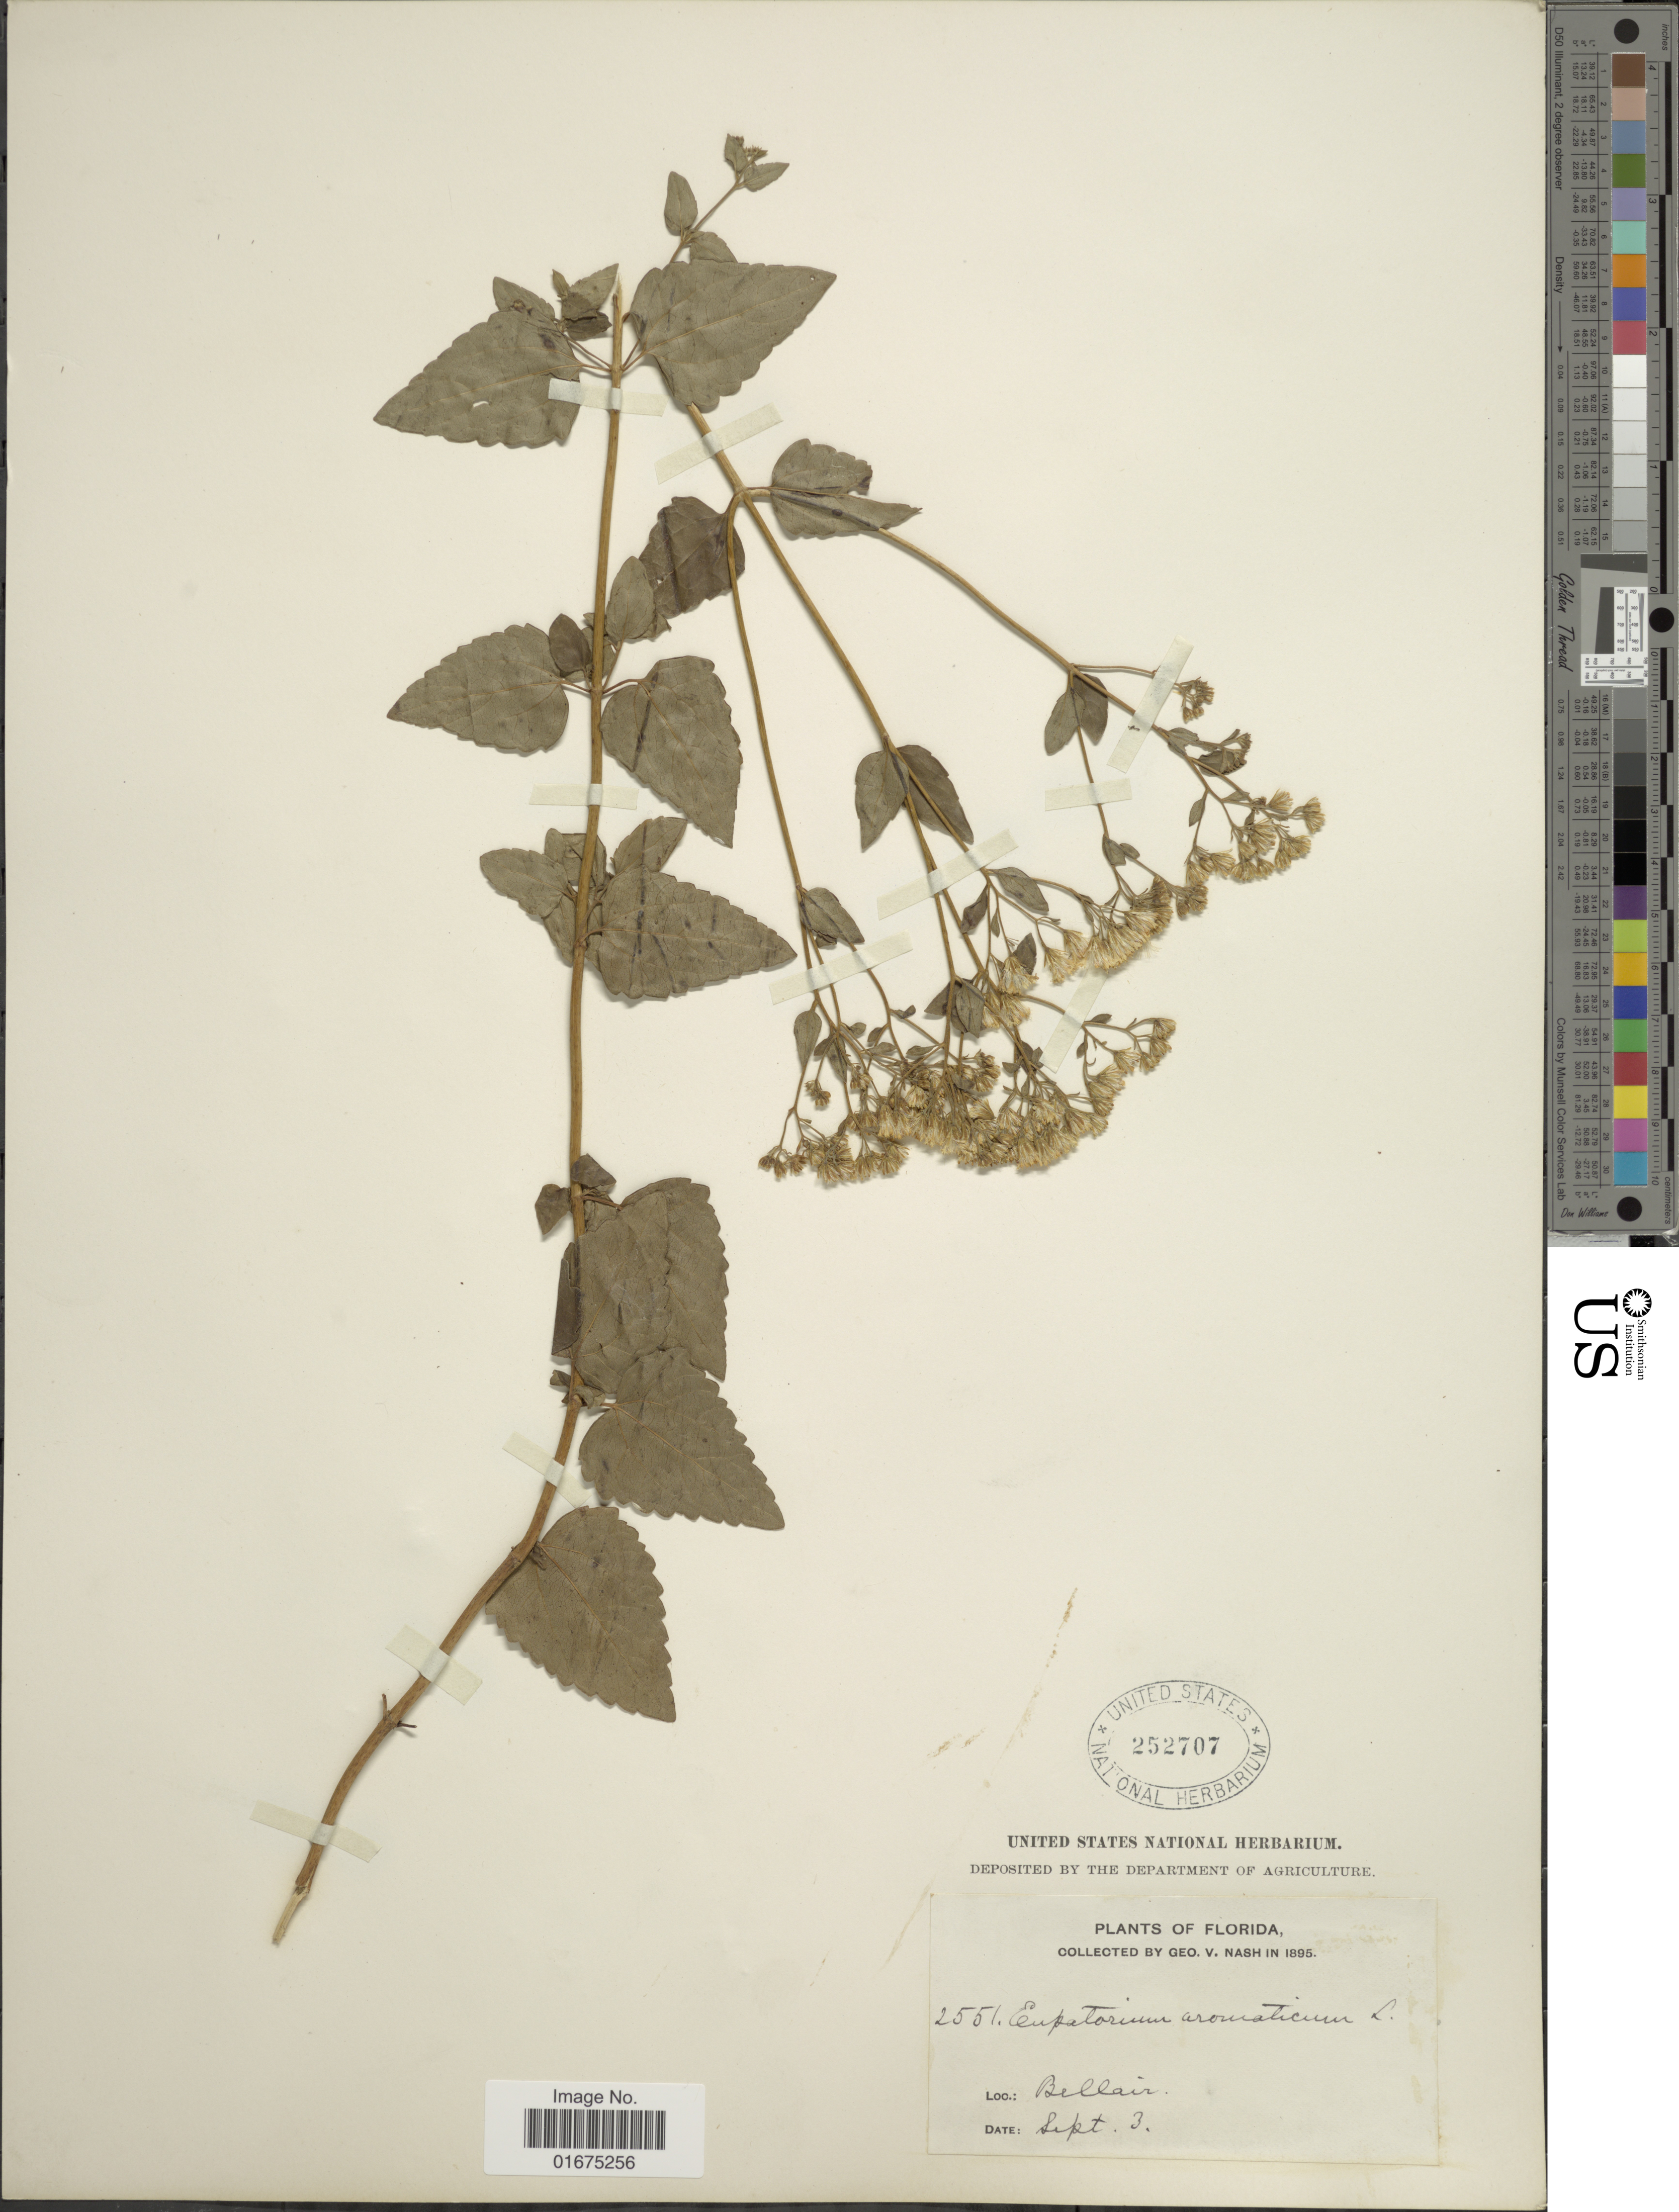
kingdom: Plantae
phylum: Tracheophyta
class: Magnoliopsida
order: Asterales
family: Asteraceae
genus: Ageratina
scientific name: Ageratina aromatica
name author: (L.) Spach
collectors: G. V. Nash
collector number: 2551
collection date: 1895-09-03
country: United States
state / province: Florida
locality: Bellair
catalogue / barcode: US 252707